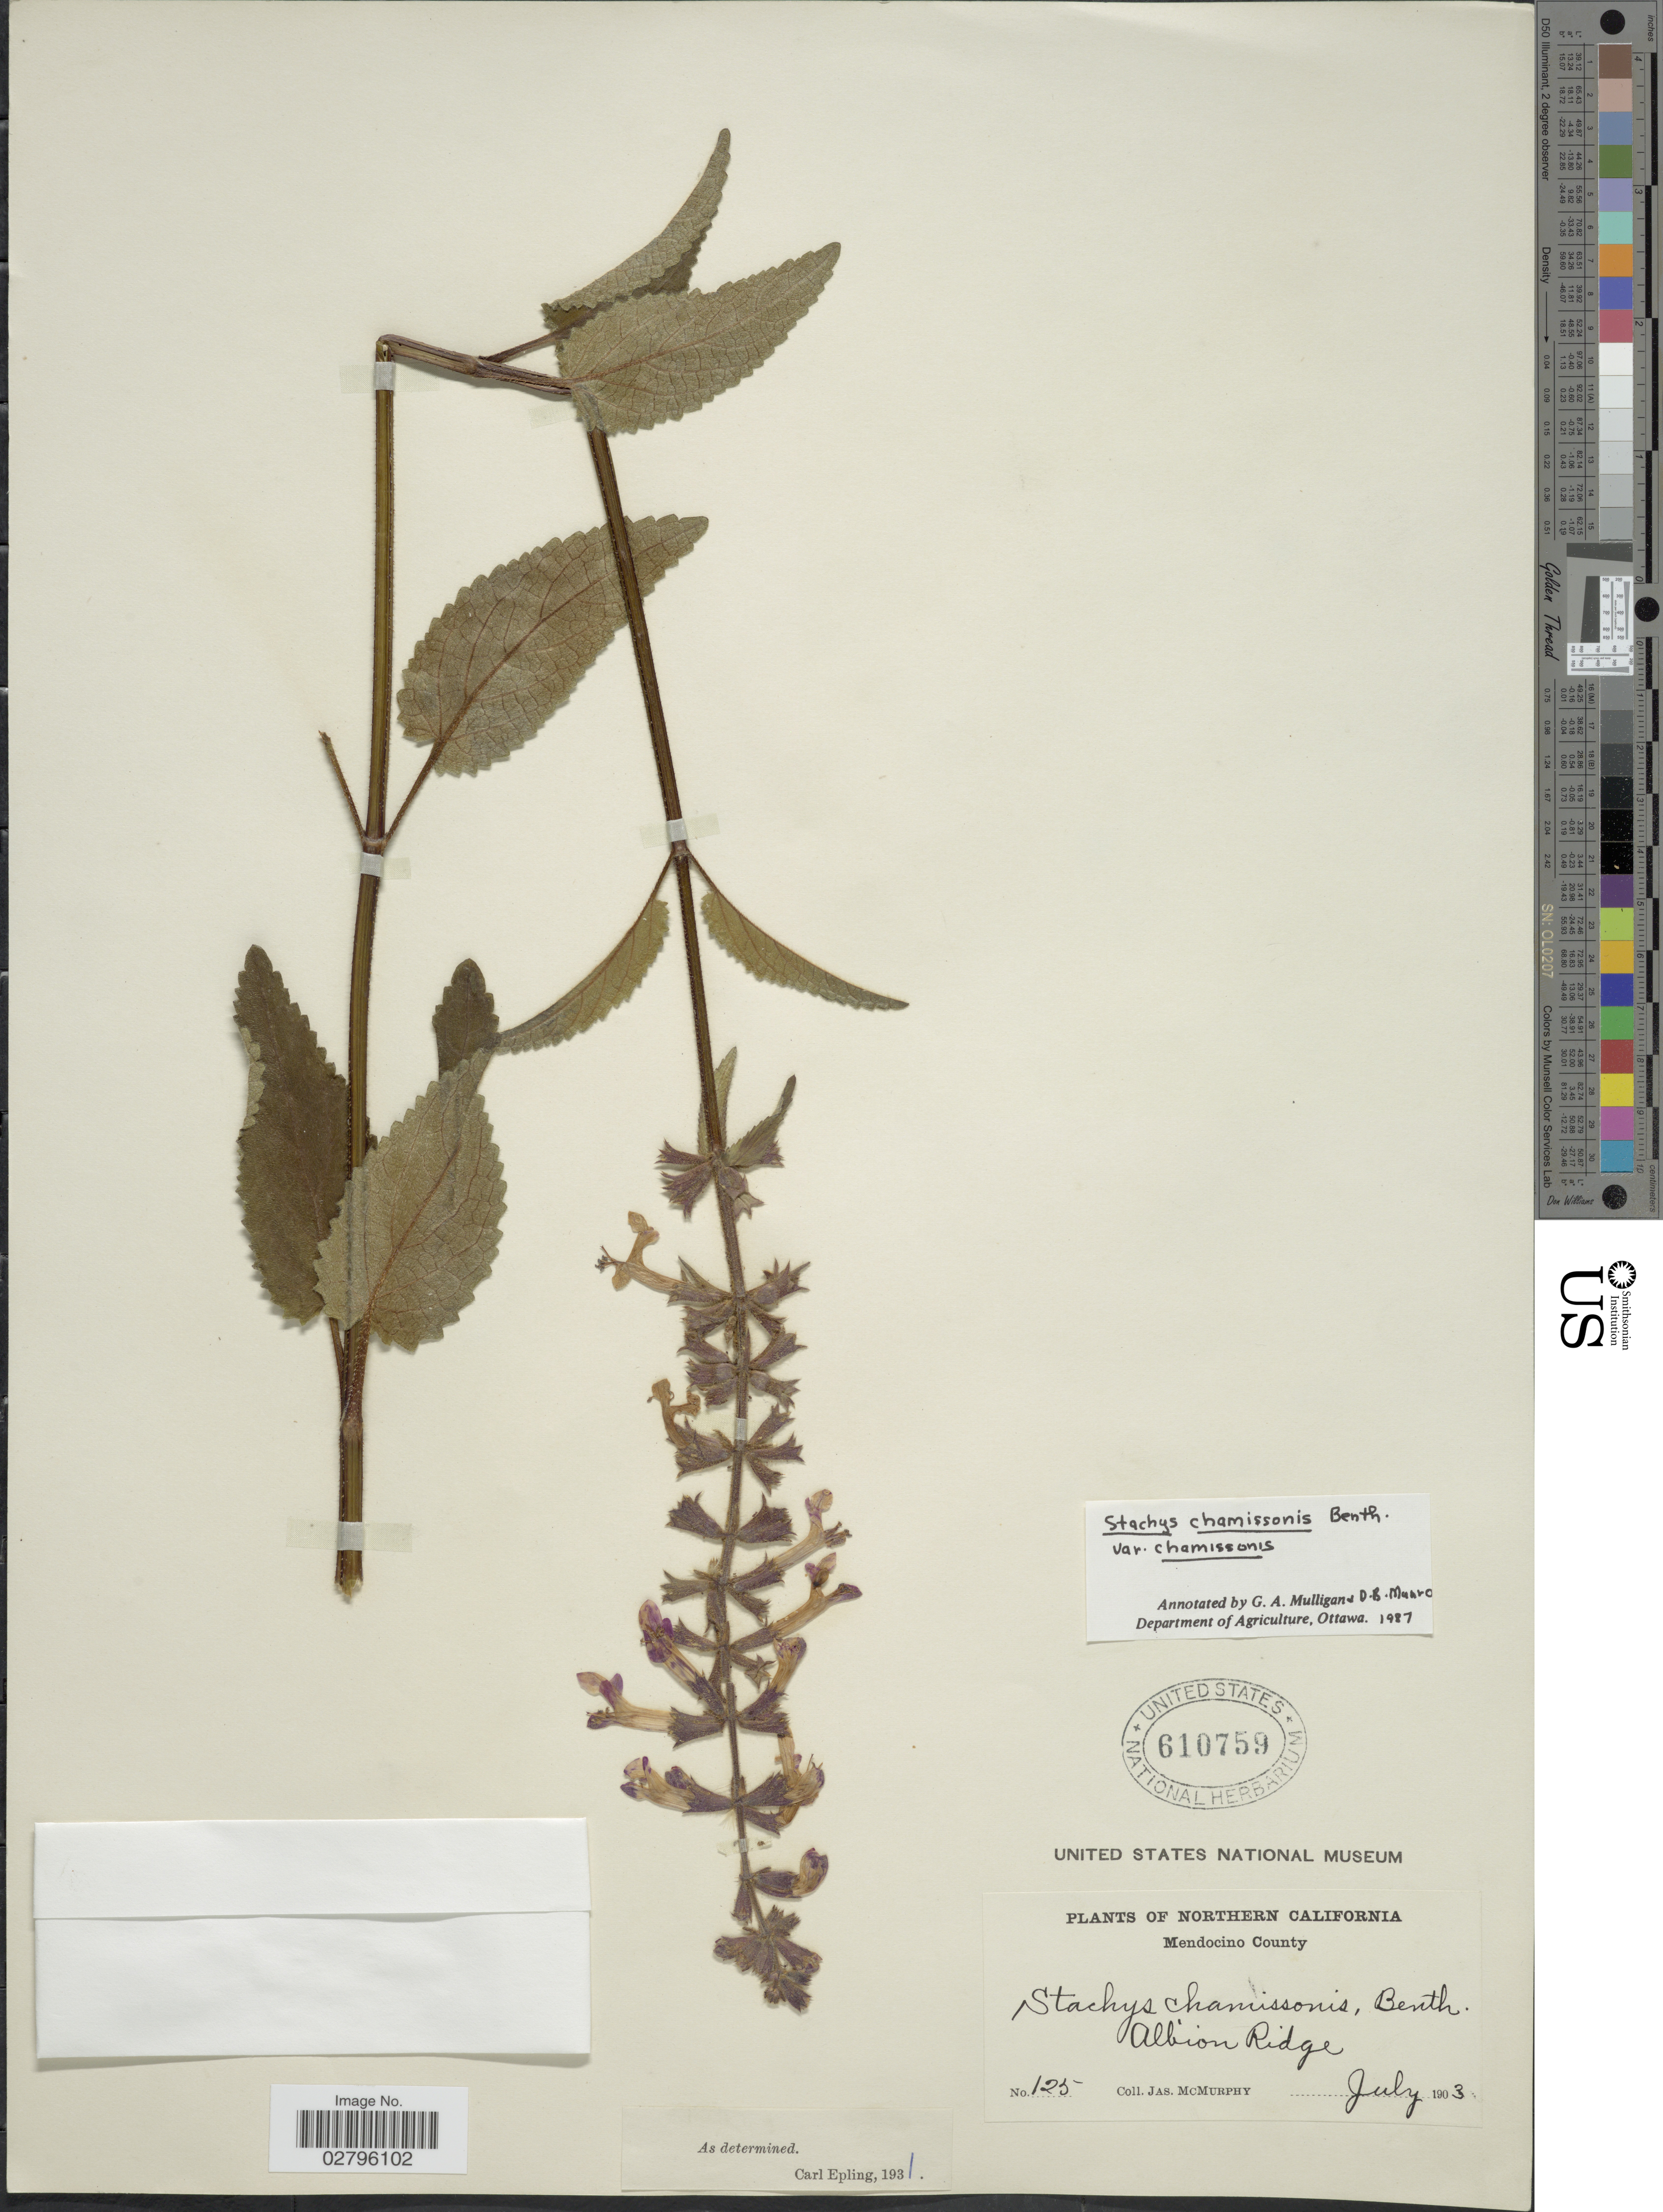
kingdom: Plantae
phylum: Tracheophyta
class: Magnoliopsida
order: Lamiales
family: Lamiaceae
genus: Stachys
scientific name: Stachys chamissonis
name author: Benth.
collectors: J. McMurphy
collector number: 125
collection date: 1903-07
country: United States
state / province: California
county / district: Mendocino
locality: Northern California, Mendocino County, Albion Ridge.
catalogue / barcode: US 610759